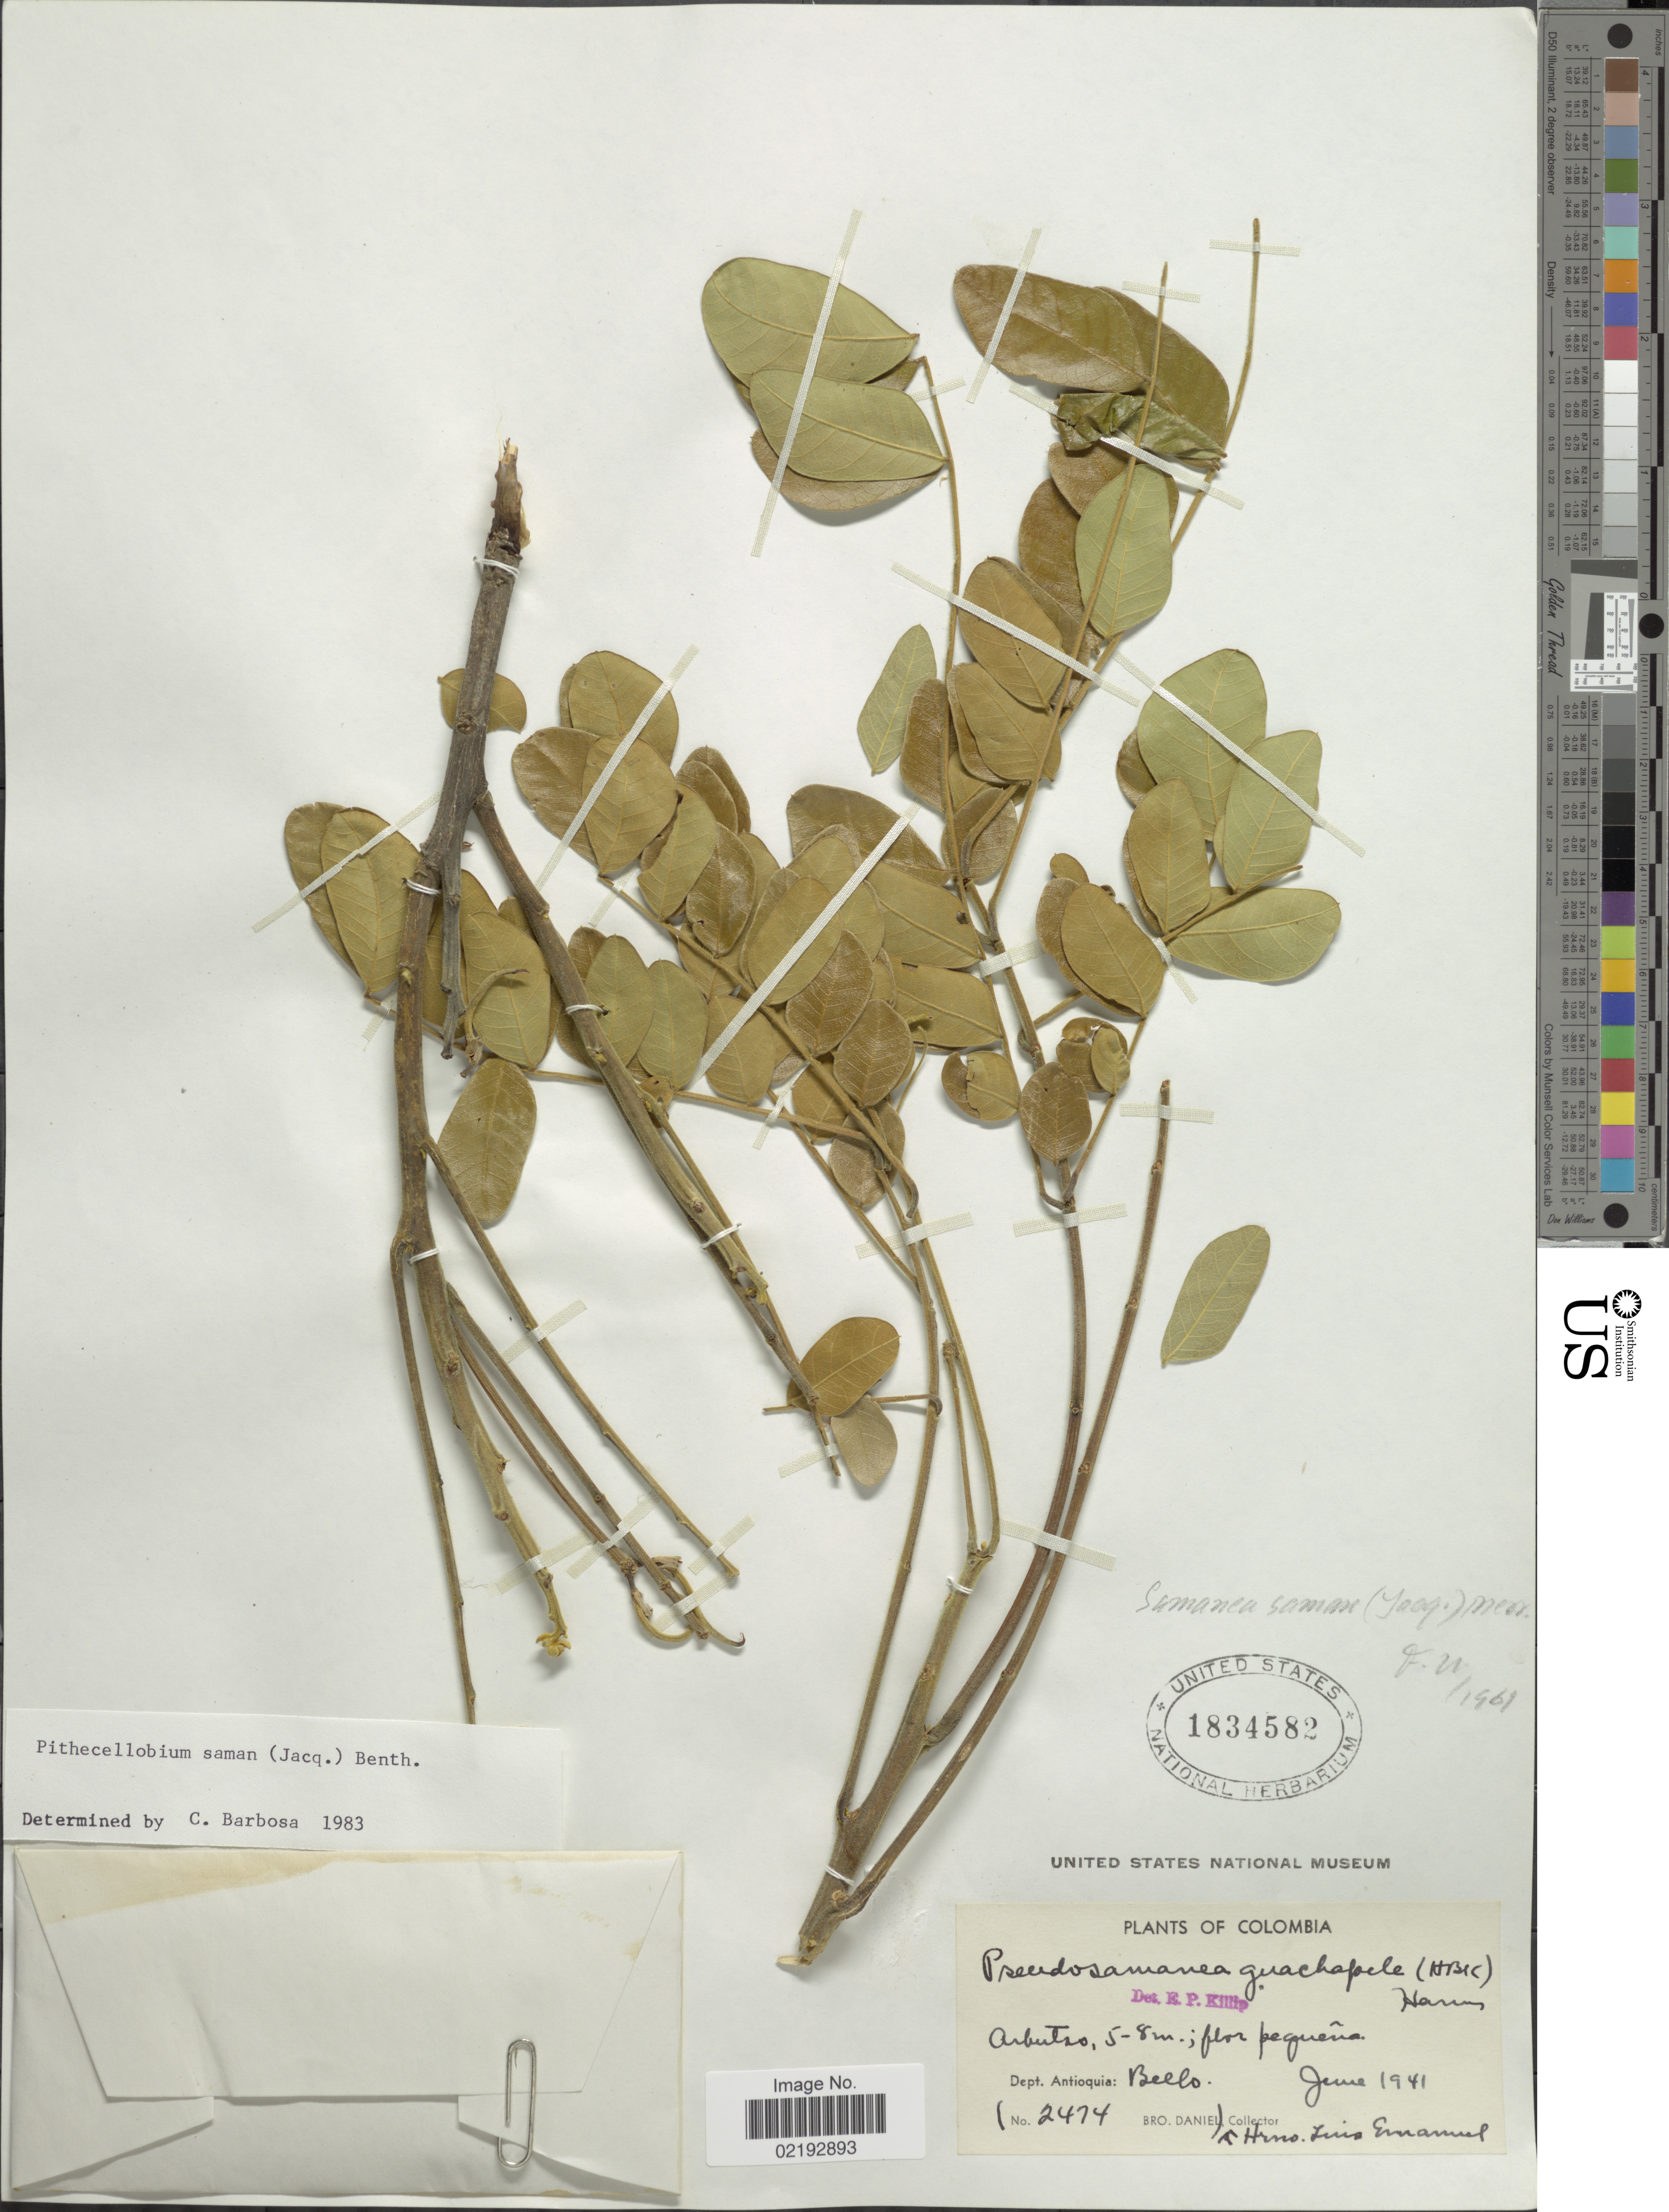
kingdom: Plantae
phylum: Tracheophyta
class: Magnoliopsida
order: Fabales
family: Fabaceae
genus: Samanea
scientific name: Samanea saman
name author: (Jacq.) Merr.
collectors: Bro. Daniel & L. Emanuel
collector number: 2474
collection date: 1941-06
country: Colombia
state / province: Antioquia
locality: Bello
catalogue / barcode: US 1834582